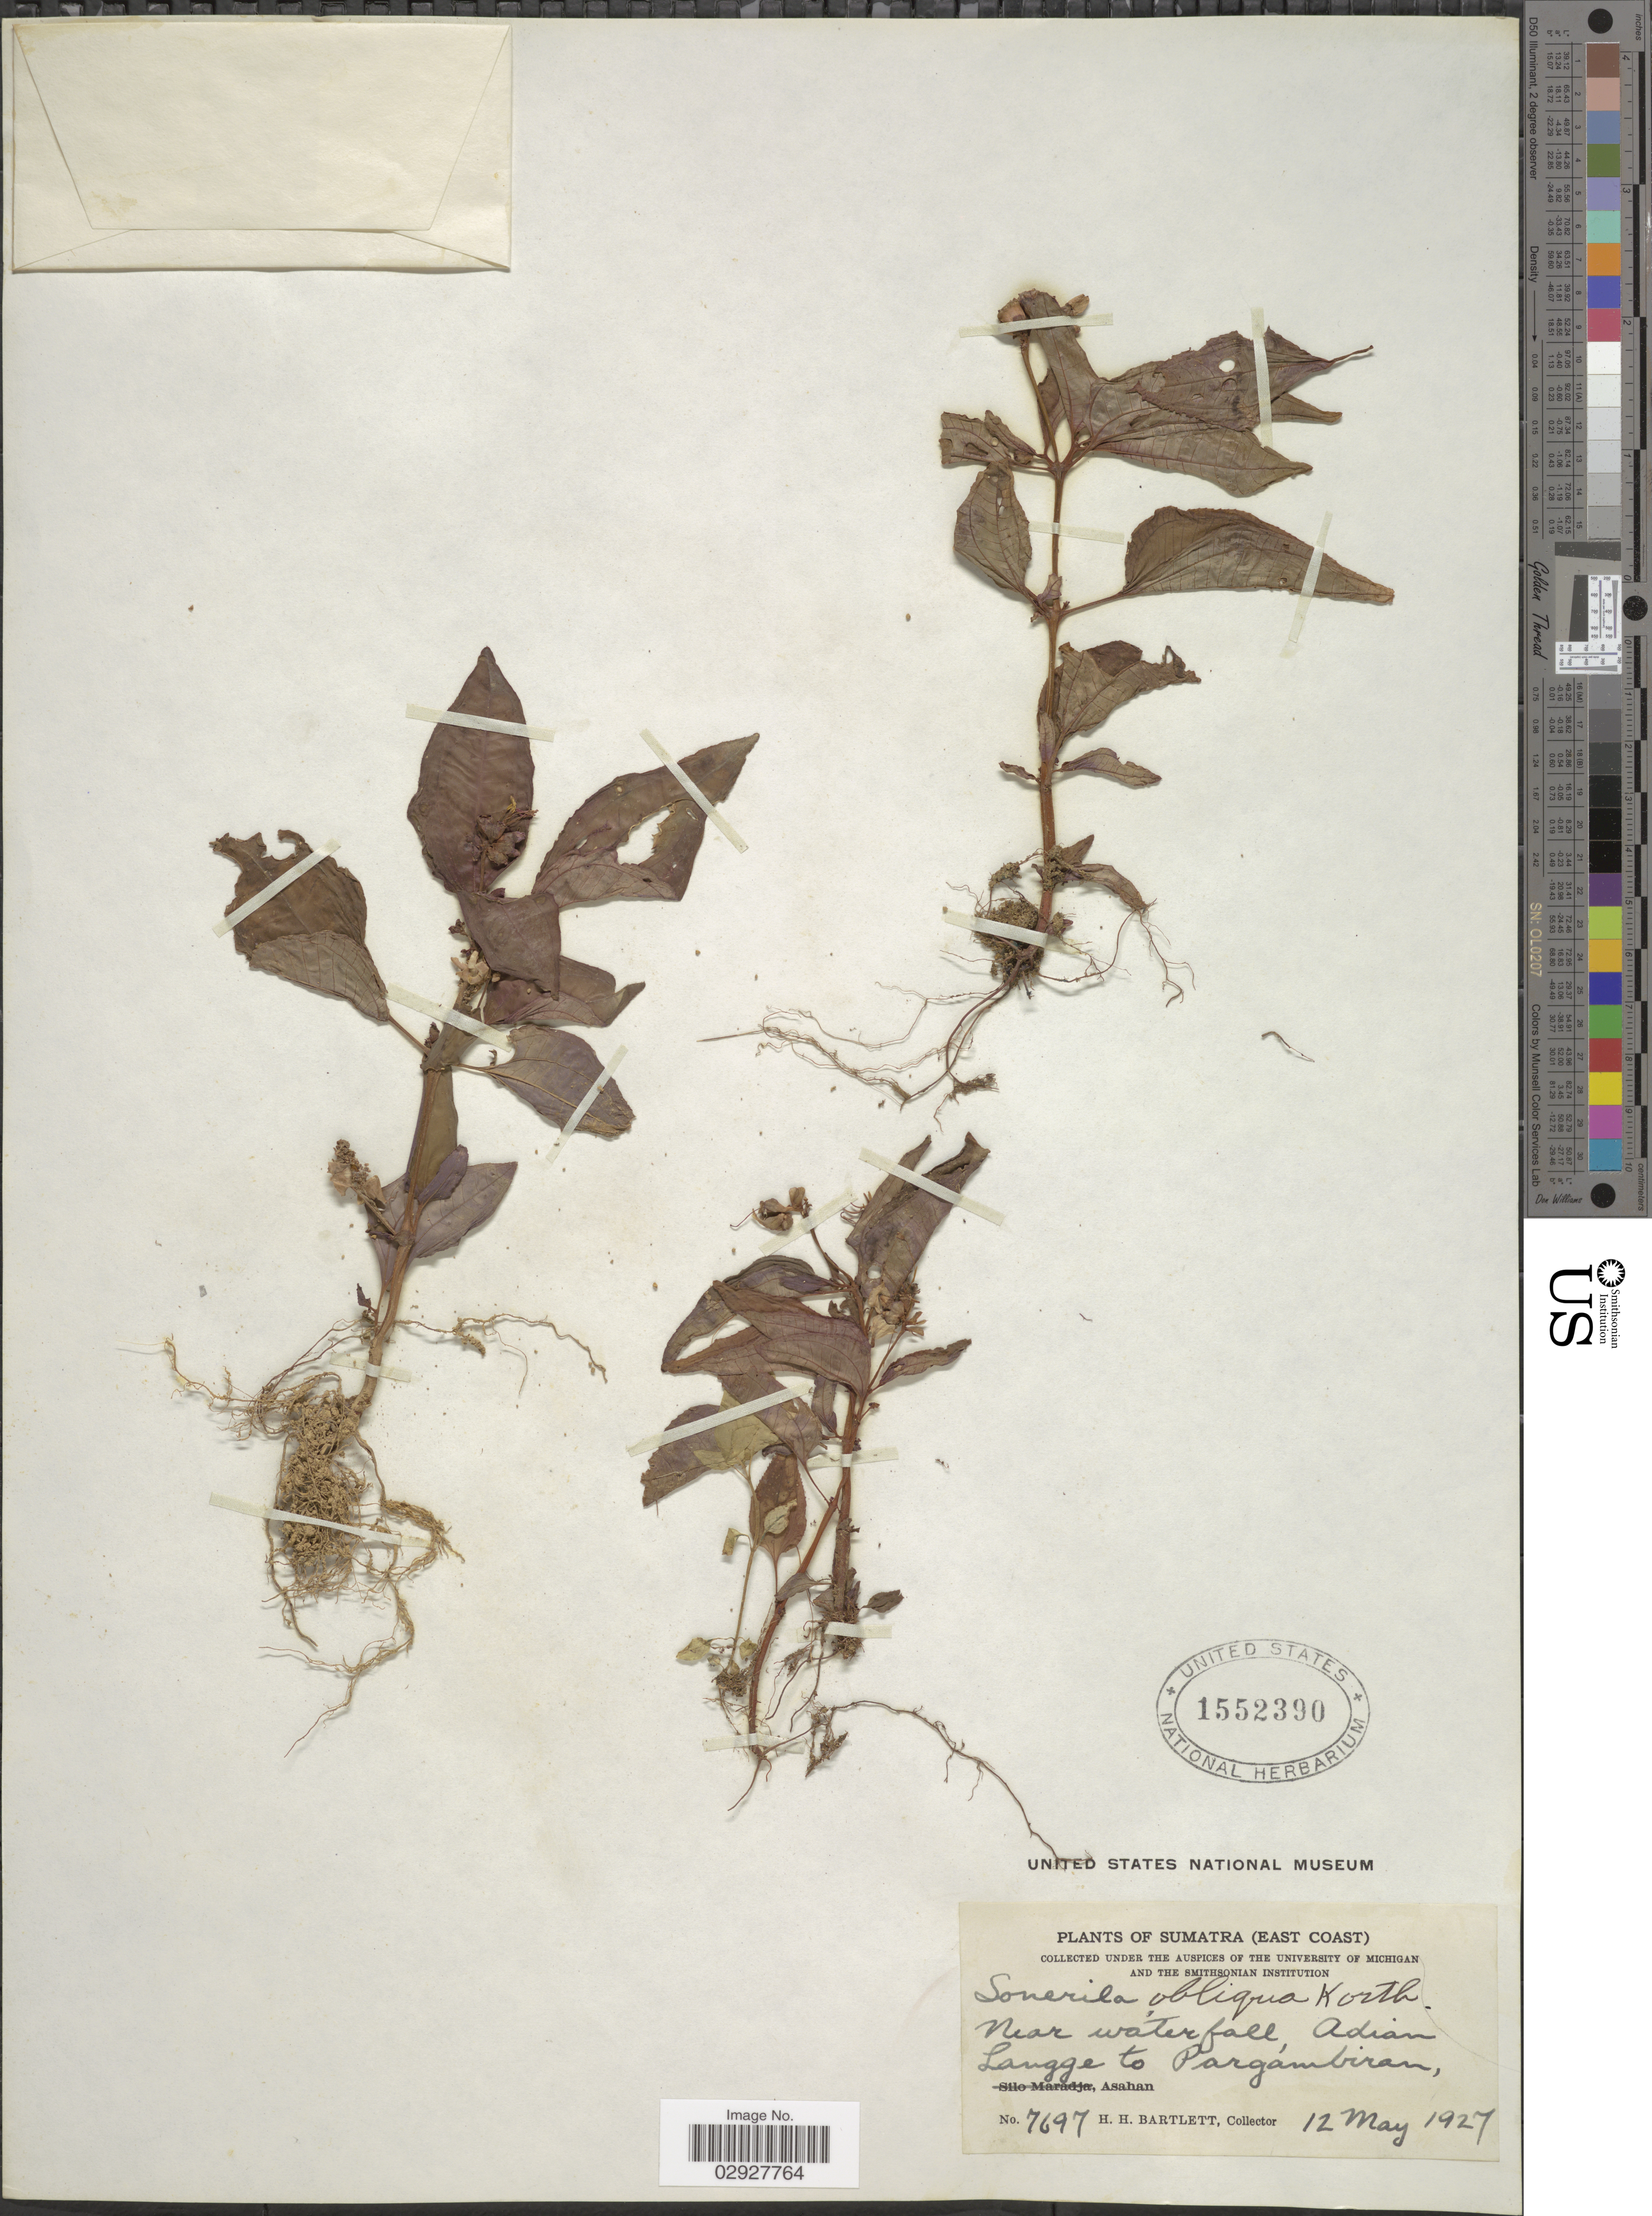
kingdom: Plantae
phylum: Tracheophyta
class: Magnoliopsida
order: Myrtales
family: Melastomataceae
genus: Sonerila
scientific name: Sonerila obliqua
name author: Korth.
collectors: H. H. Bartlett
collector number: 7697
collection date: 1927-05-12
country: Indonesia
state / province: Sumatra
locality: (East Coast). Near waterfall, Adian Langge to Pargambiran, Asahan.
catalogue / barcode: US 1552390